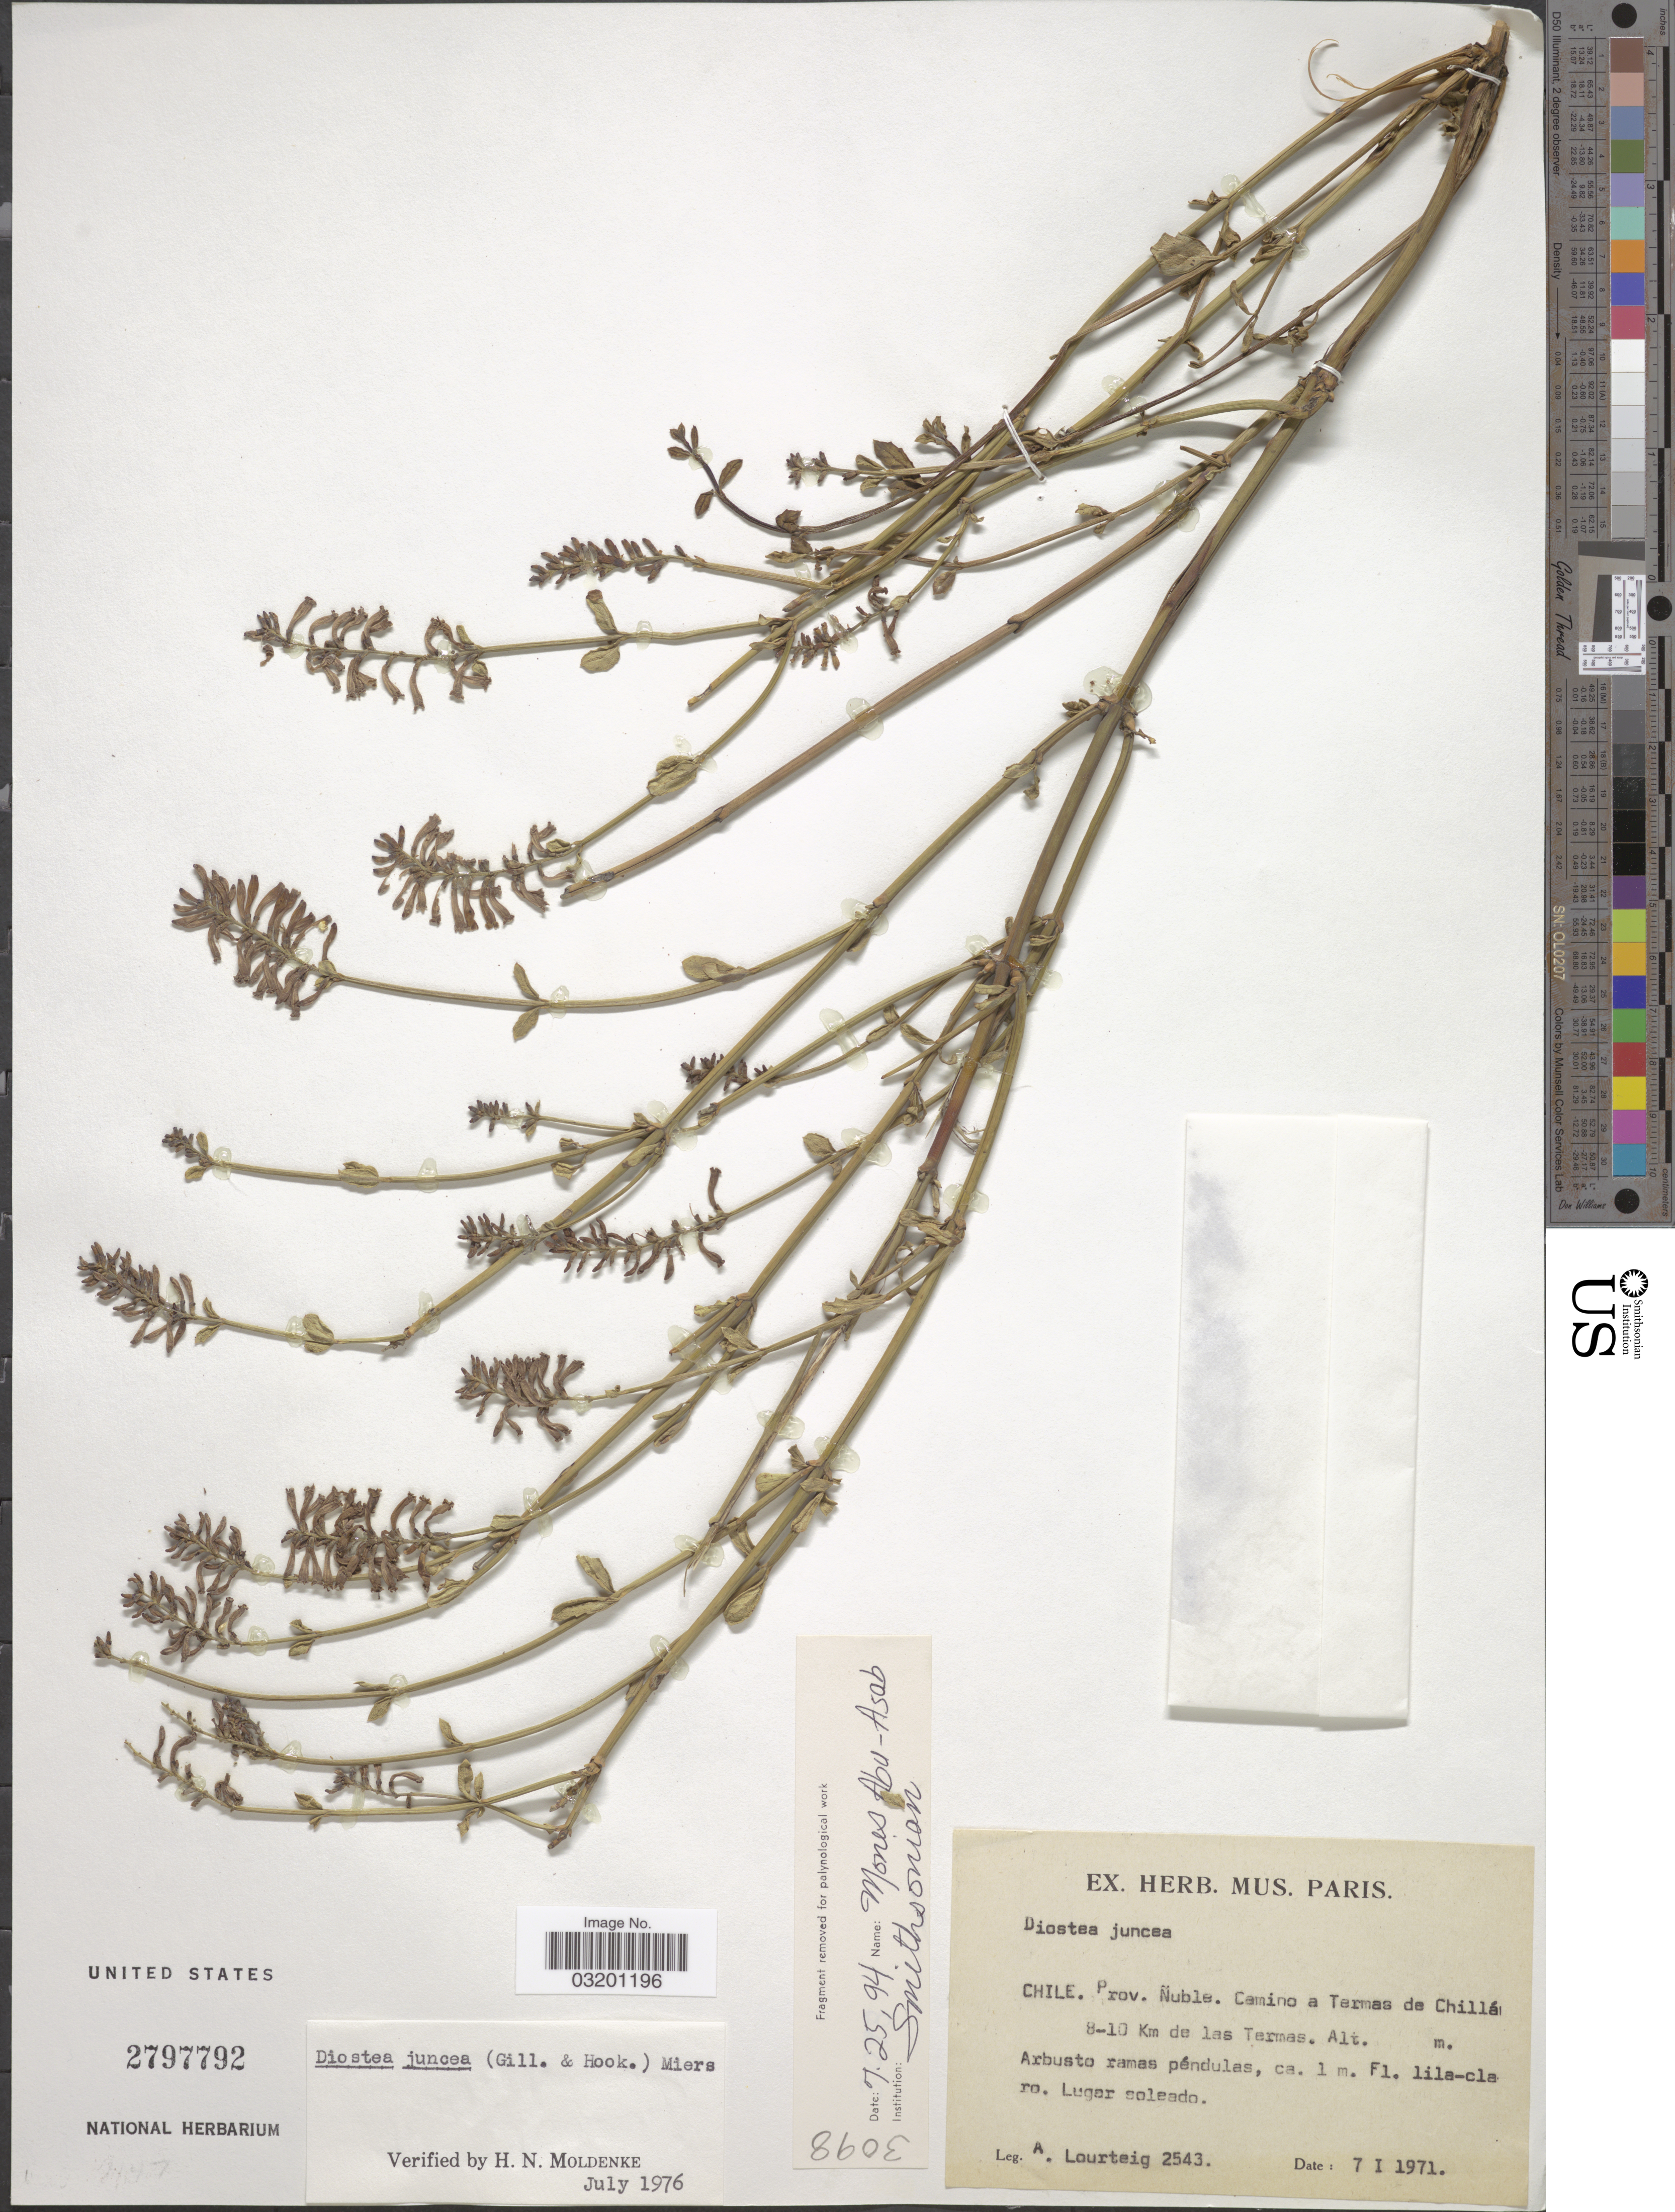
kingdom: Plantae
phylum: Tracheophyta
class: Magnoliopsida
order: Lamiales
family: Verbenaceae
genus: Baillonia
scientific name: Baillonia juncea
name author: Benth.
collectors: A. Lourteig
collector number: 2543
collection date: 1971-01-07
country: Chile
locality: Prov. Ñuble. Camino a Termas de Chillán 8-10 Km de las Termas.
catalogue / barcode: US 2797792